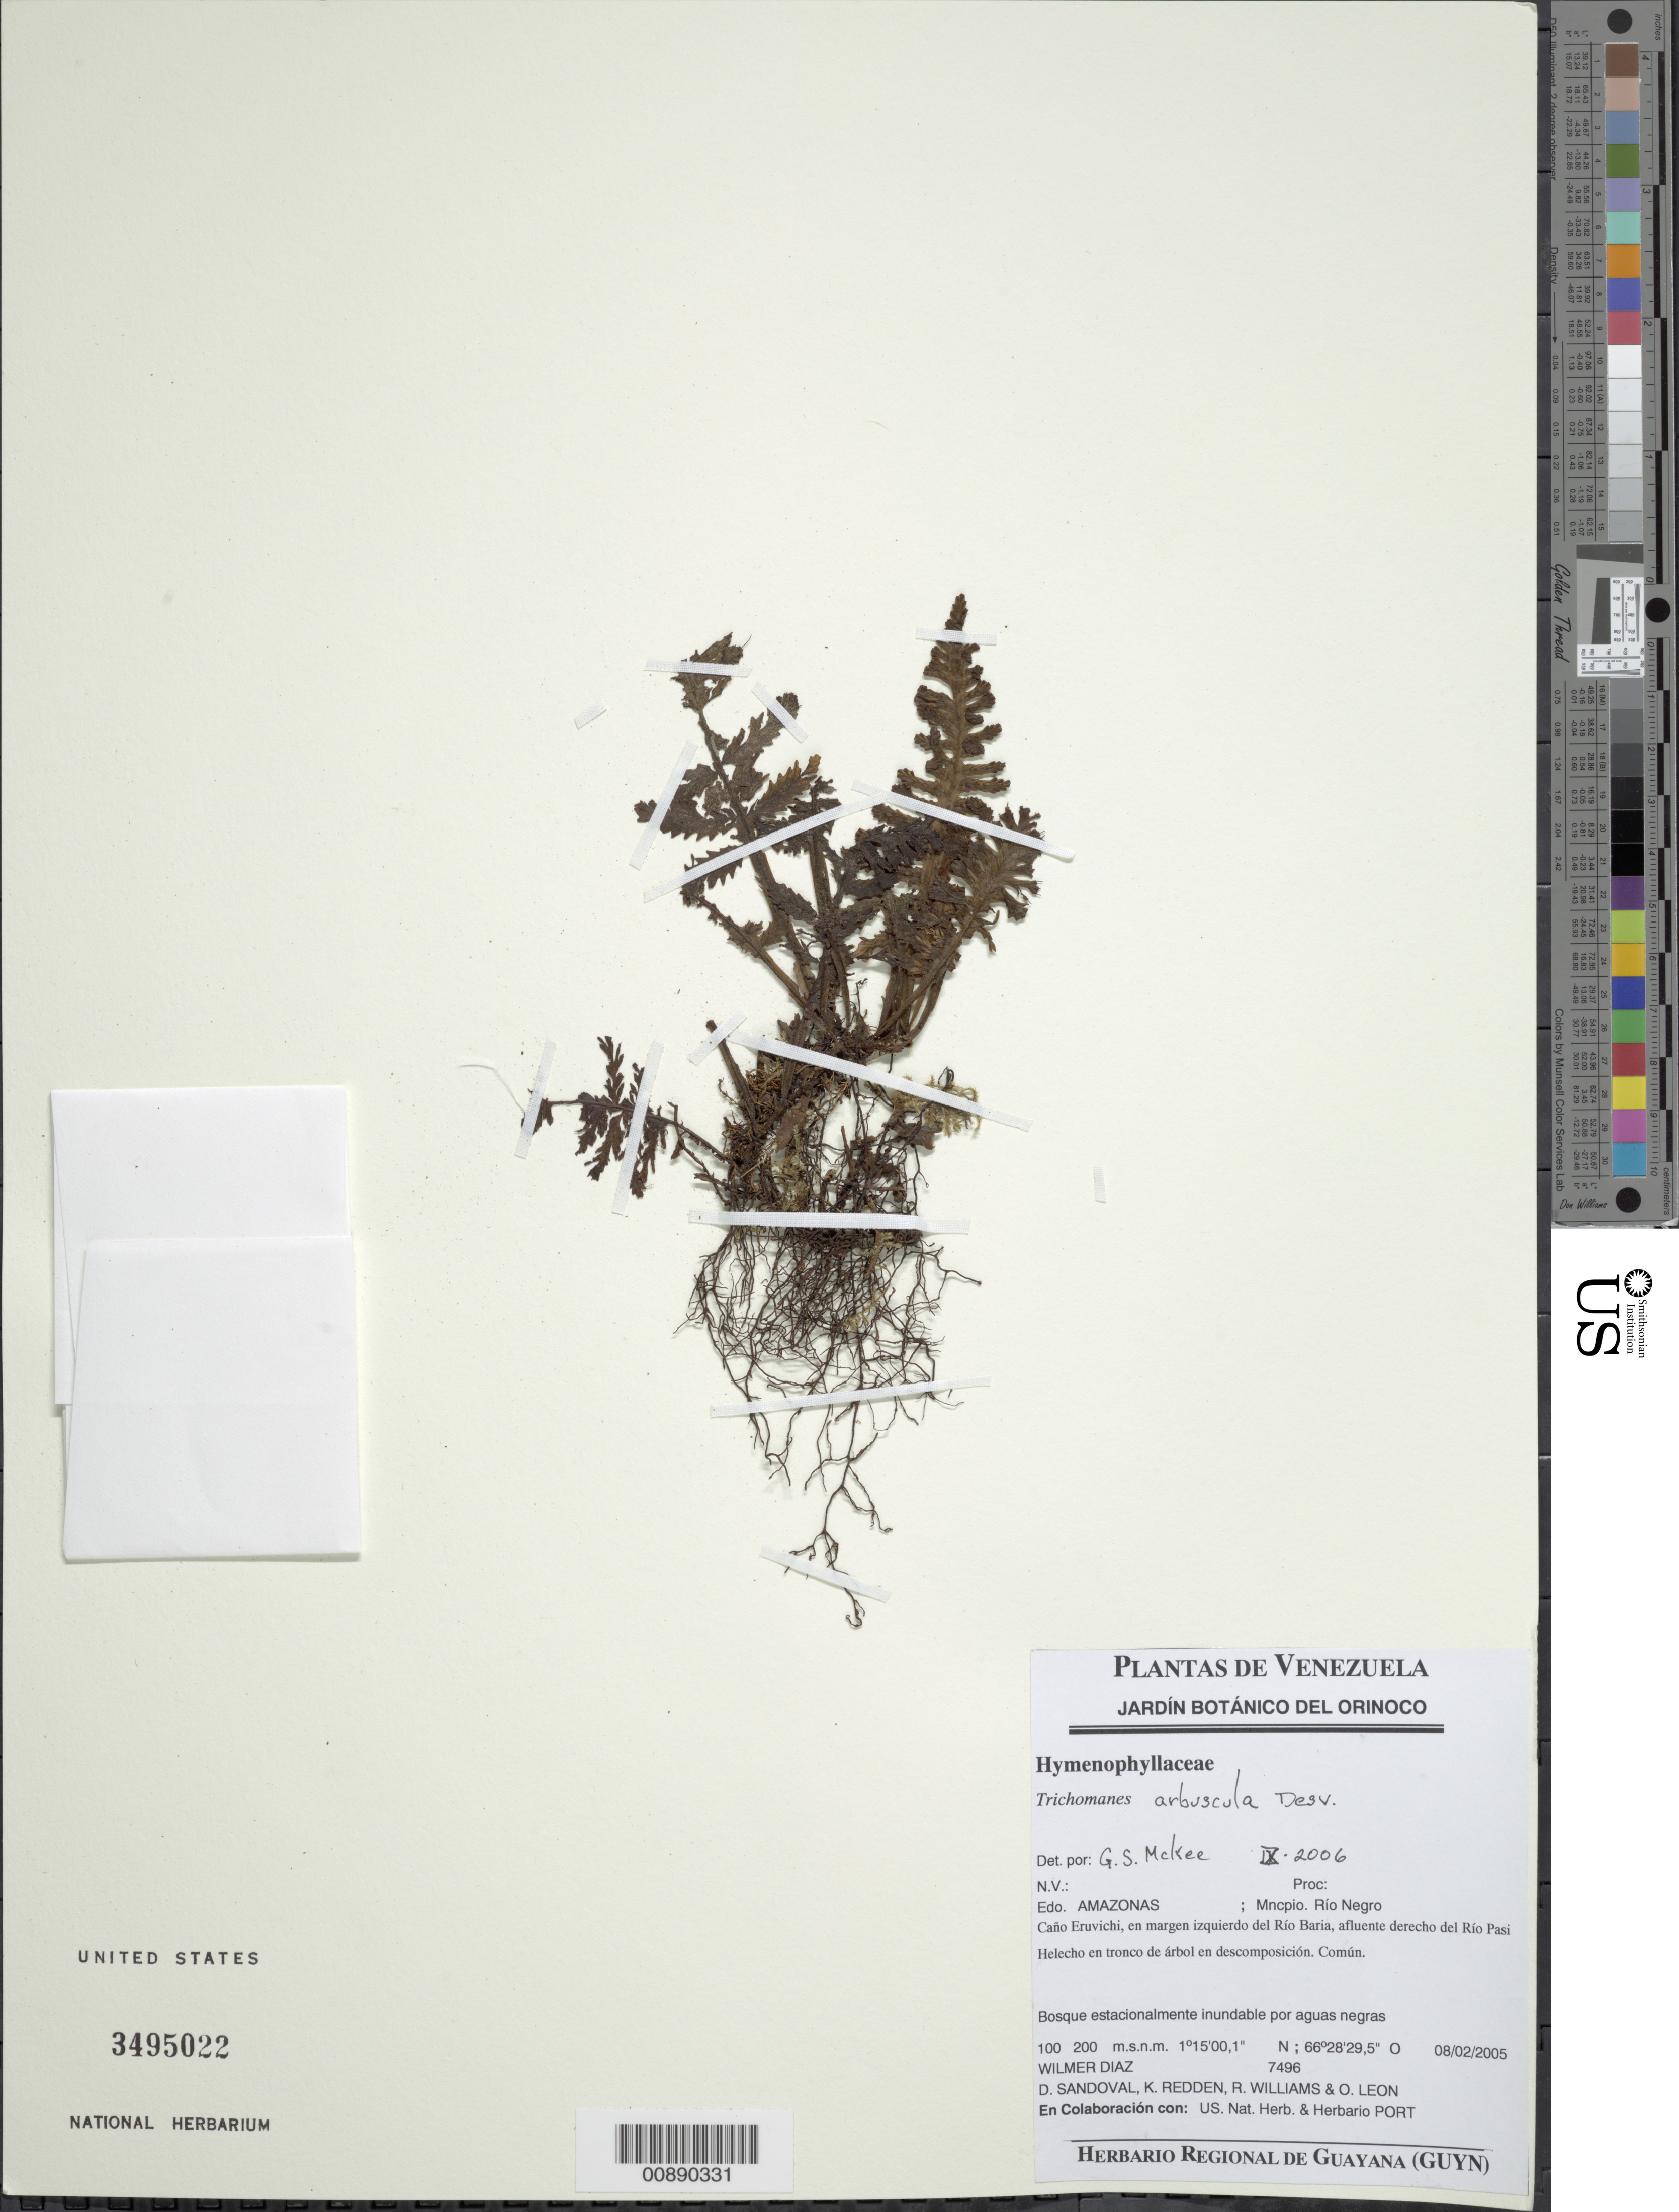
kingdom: Plantae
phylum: Tracheophyta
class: Polypodiopsida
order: Hymenophyllales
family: Hymenophyllaceae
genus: Trichomanes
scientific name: Trichomanes arbuscula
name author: Desv.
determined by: McKee, G. S., (US), NMNH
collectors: W. Díaz P., D. Sandoval, K. M. Redden, R. Williams & O. León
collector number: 7496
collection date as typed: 8-Feb-05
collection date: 2005-02-08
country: Venezuela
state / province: Amazonas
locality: Mun. Río Negro, Caño Eruvichi, en margen Río Baria, afluente del Río Pasimoni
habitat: Bosque estacionalmente inundable por aguas negras; en tronco de árbol en decomposición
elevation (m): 100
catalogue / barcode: US 3495022